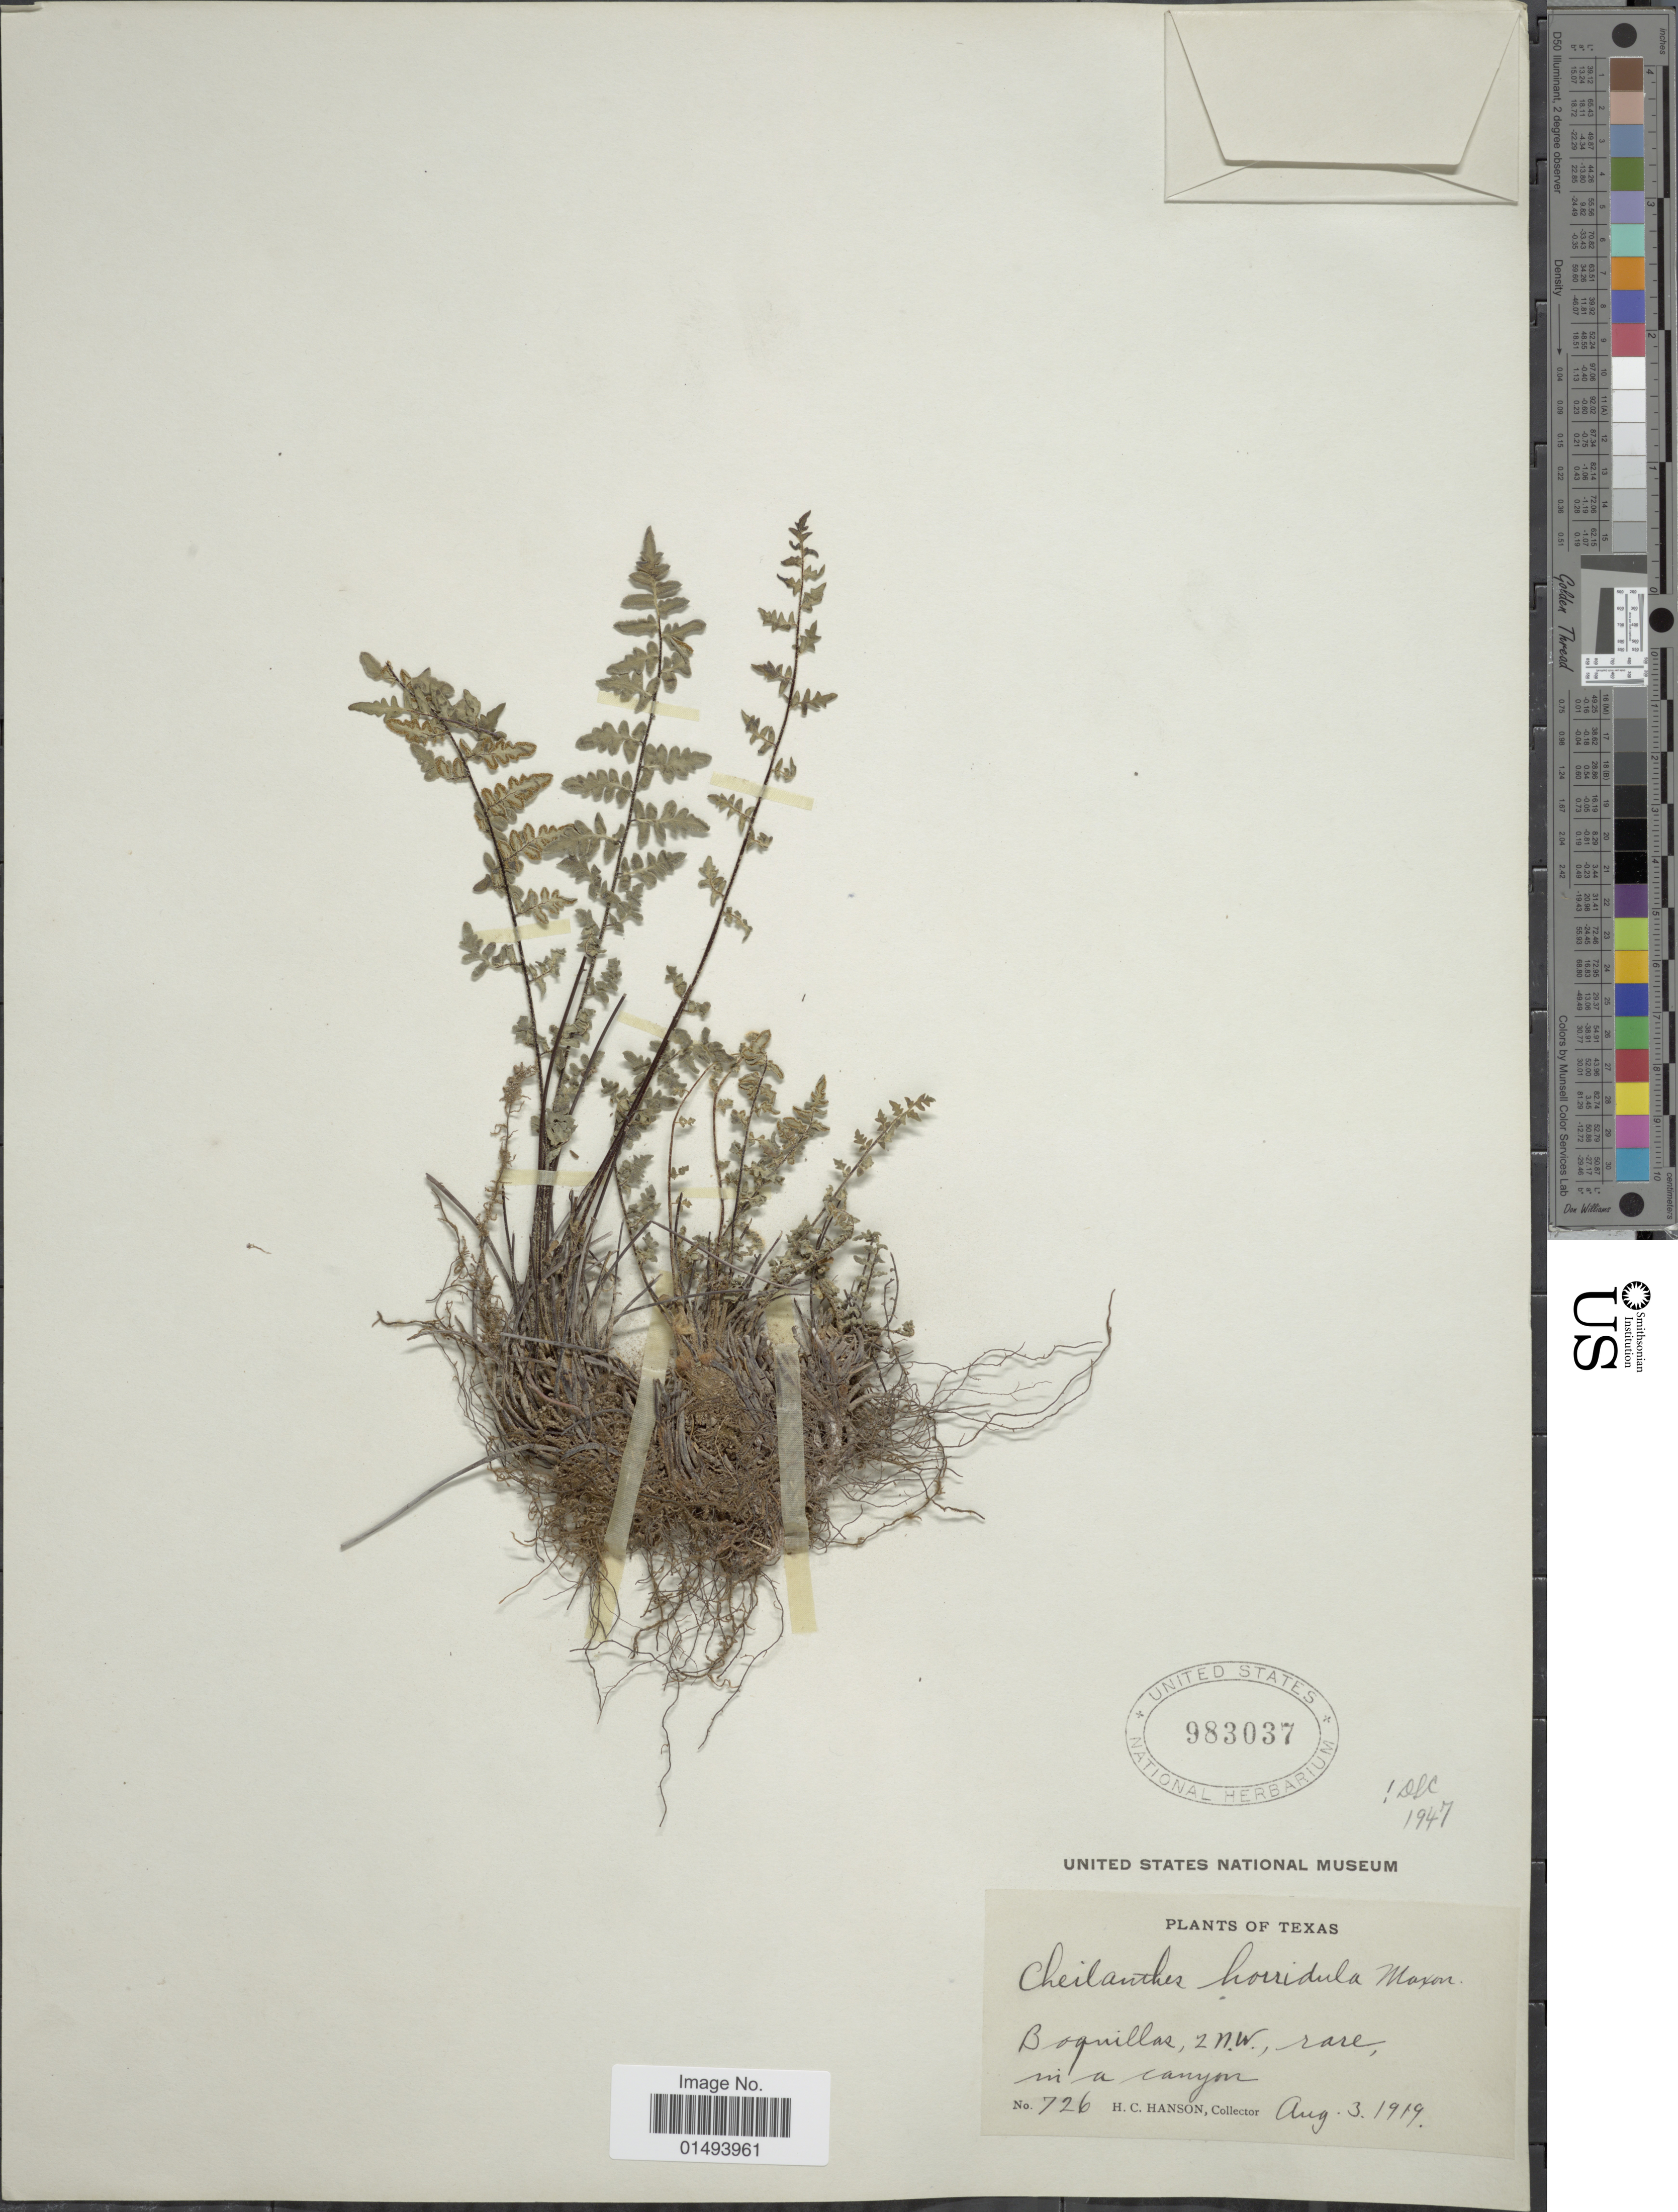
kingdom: Plantae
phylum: Tracheophyta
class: Polypodiopsida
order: Polypodiales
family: Pteridaceae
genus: Myriopteris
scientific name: Myriopteris scabra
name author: (C. Chr.) Grusz & Windham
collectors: H. Hanson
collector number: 726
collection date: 1919-08-03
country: United States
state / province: Texas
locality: Plants of Texas, Boquillas, 2 N.W., rare, in a canyon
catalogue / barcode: US 983037